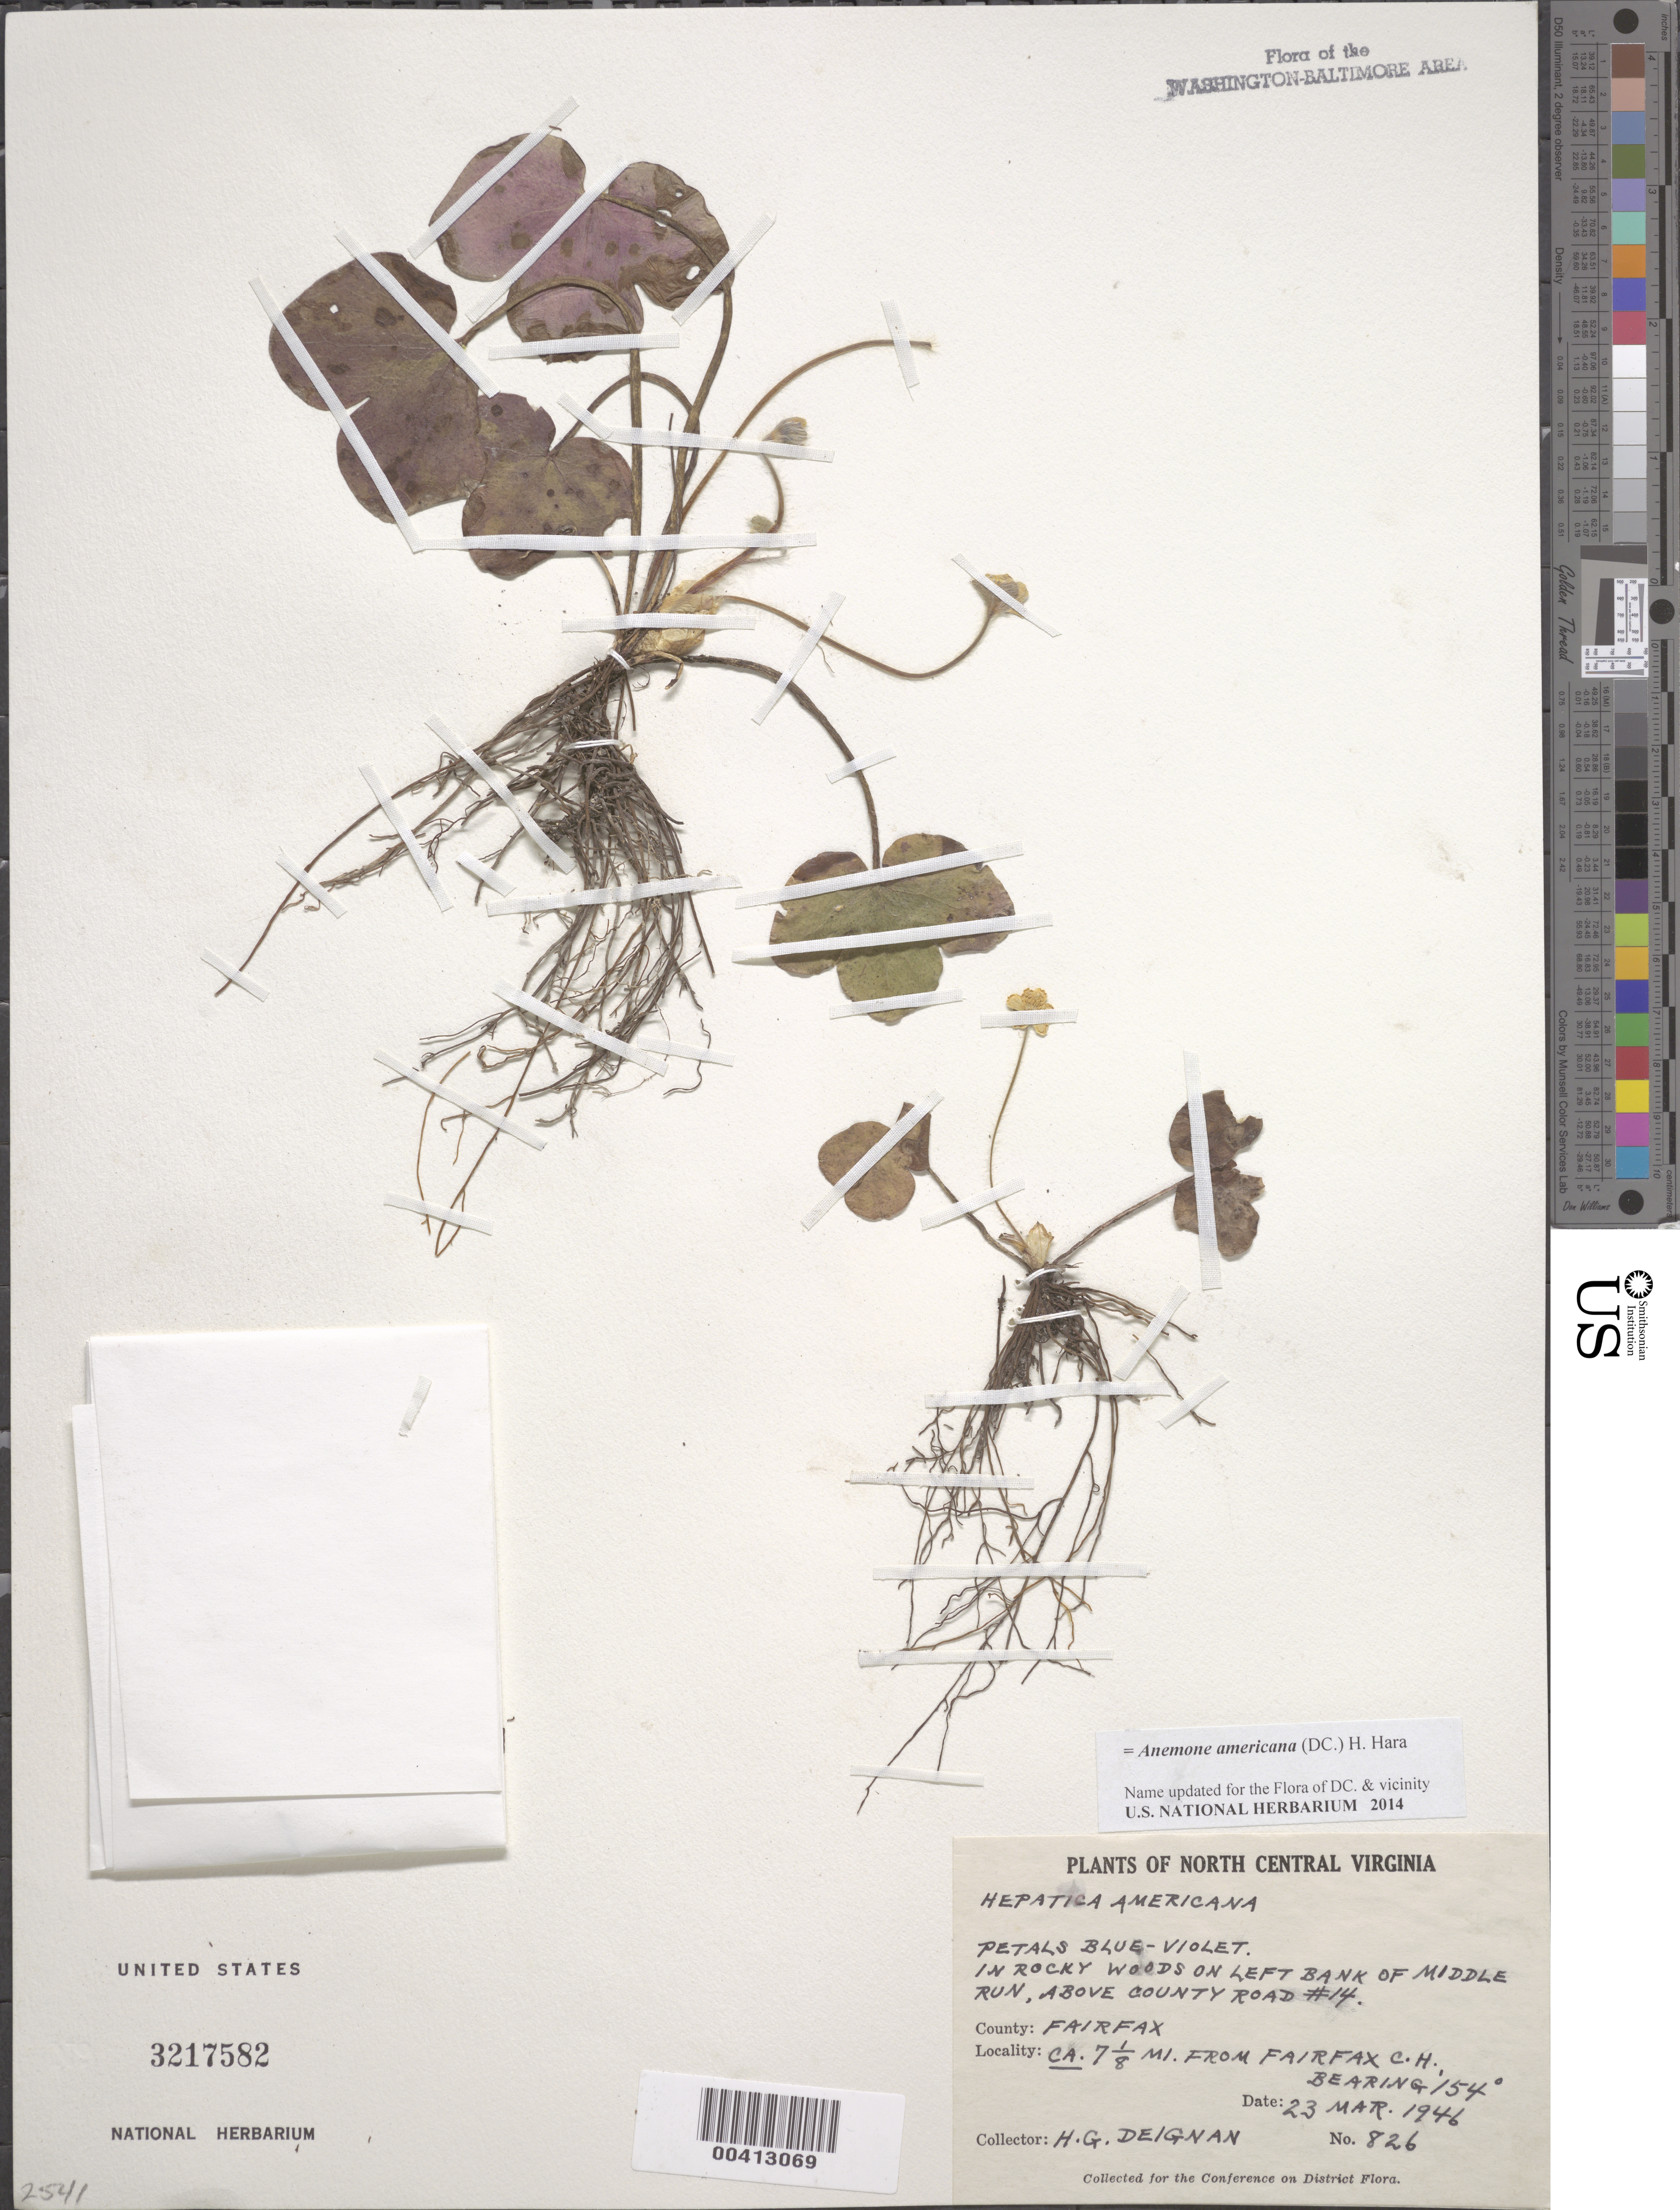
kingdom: Plantae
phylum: Tracheophyta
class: Magnoliopsida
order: Ranunculales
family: Ranunculaceae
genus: Hepatica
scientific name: Hepatica americana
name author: (DC.) Ker Gawl.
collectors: H. Deignan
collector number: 826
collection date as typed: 23 Mar 1946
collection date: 1946-03-23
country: United States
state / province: Virginia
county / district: Fairfax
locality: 7 1/8 Mi from Fairfax County Court House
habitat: In rocky woods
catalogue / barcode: US 3217582